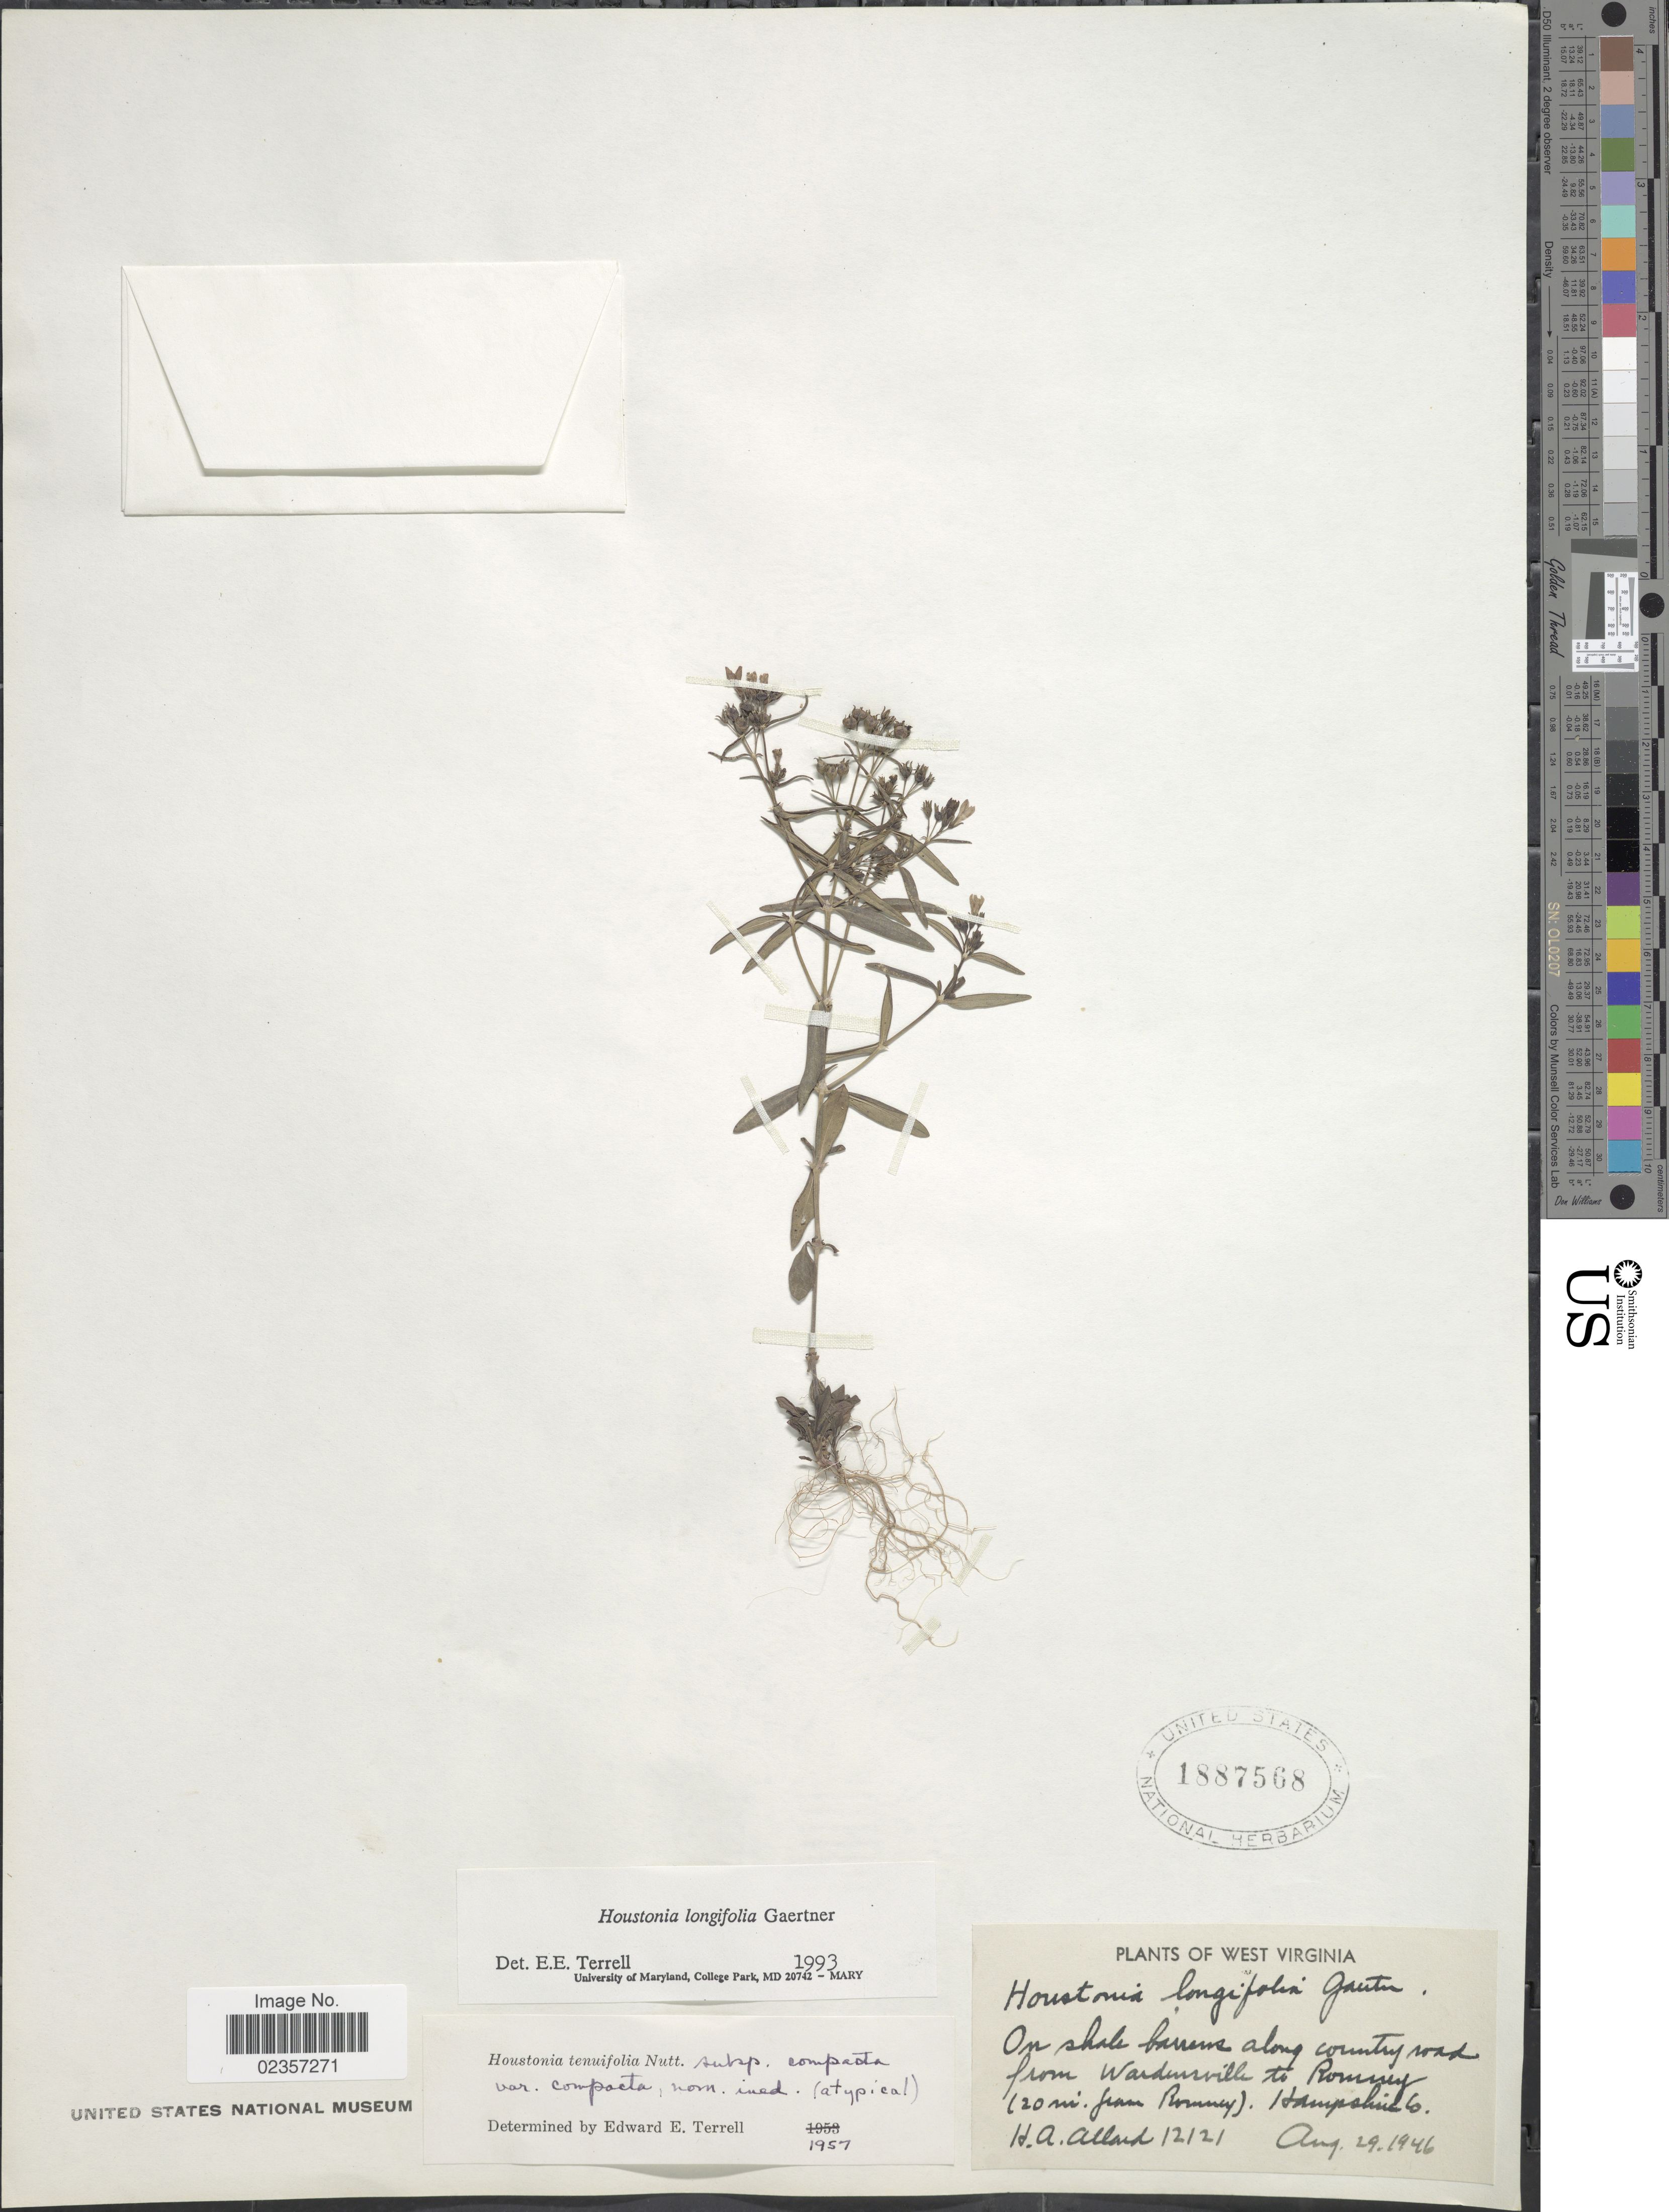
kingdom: Plantae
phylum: Tracheophyta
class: Magnoliopsida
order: Gentianales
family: Rubiaceae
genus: Houstonia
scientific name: Houstonia longifolia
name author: Gaertn.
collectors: H. A. Allard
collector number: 12121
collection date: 1946-08-29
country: United States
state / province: West Virginia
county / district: Hampshire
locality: On shale barrens along country road from Wardensville to Romney (20 mi. from Romney). Hampshire Co.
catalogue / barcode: US 1887568